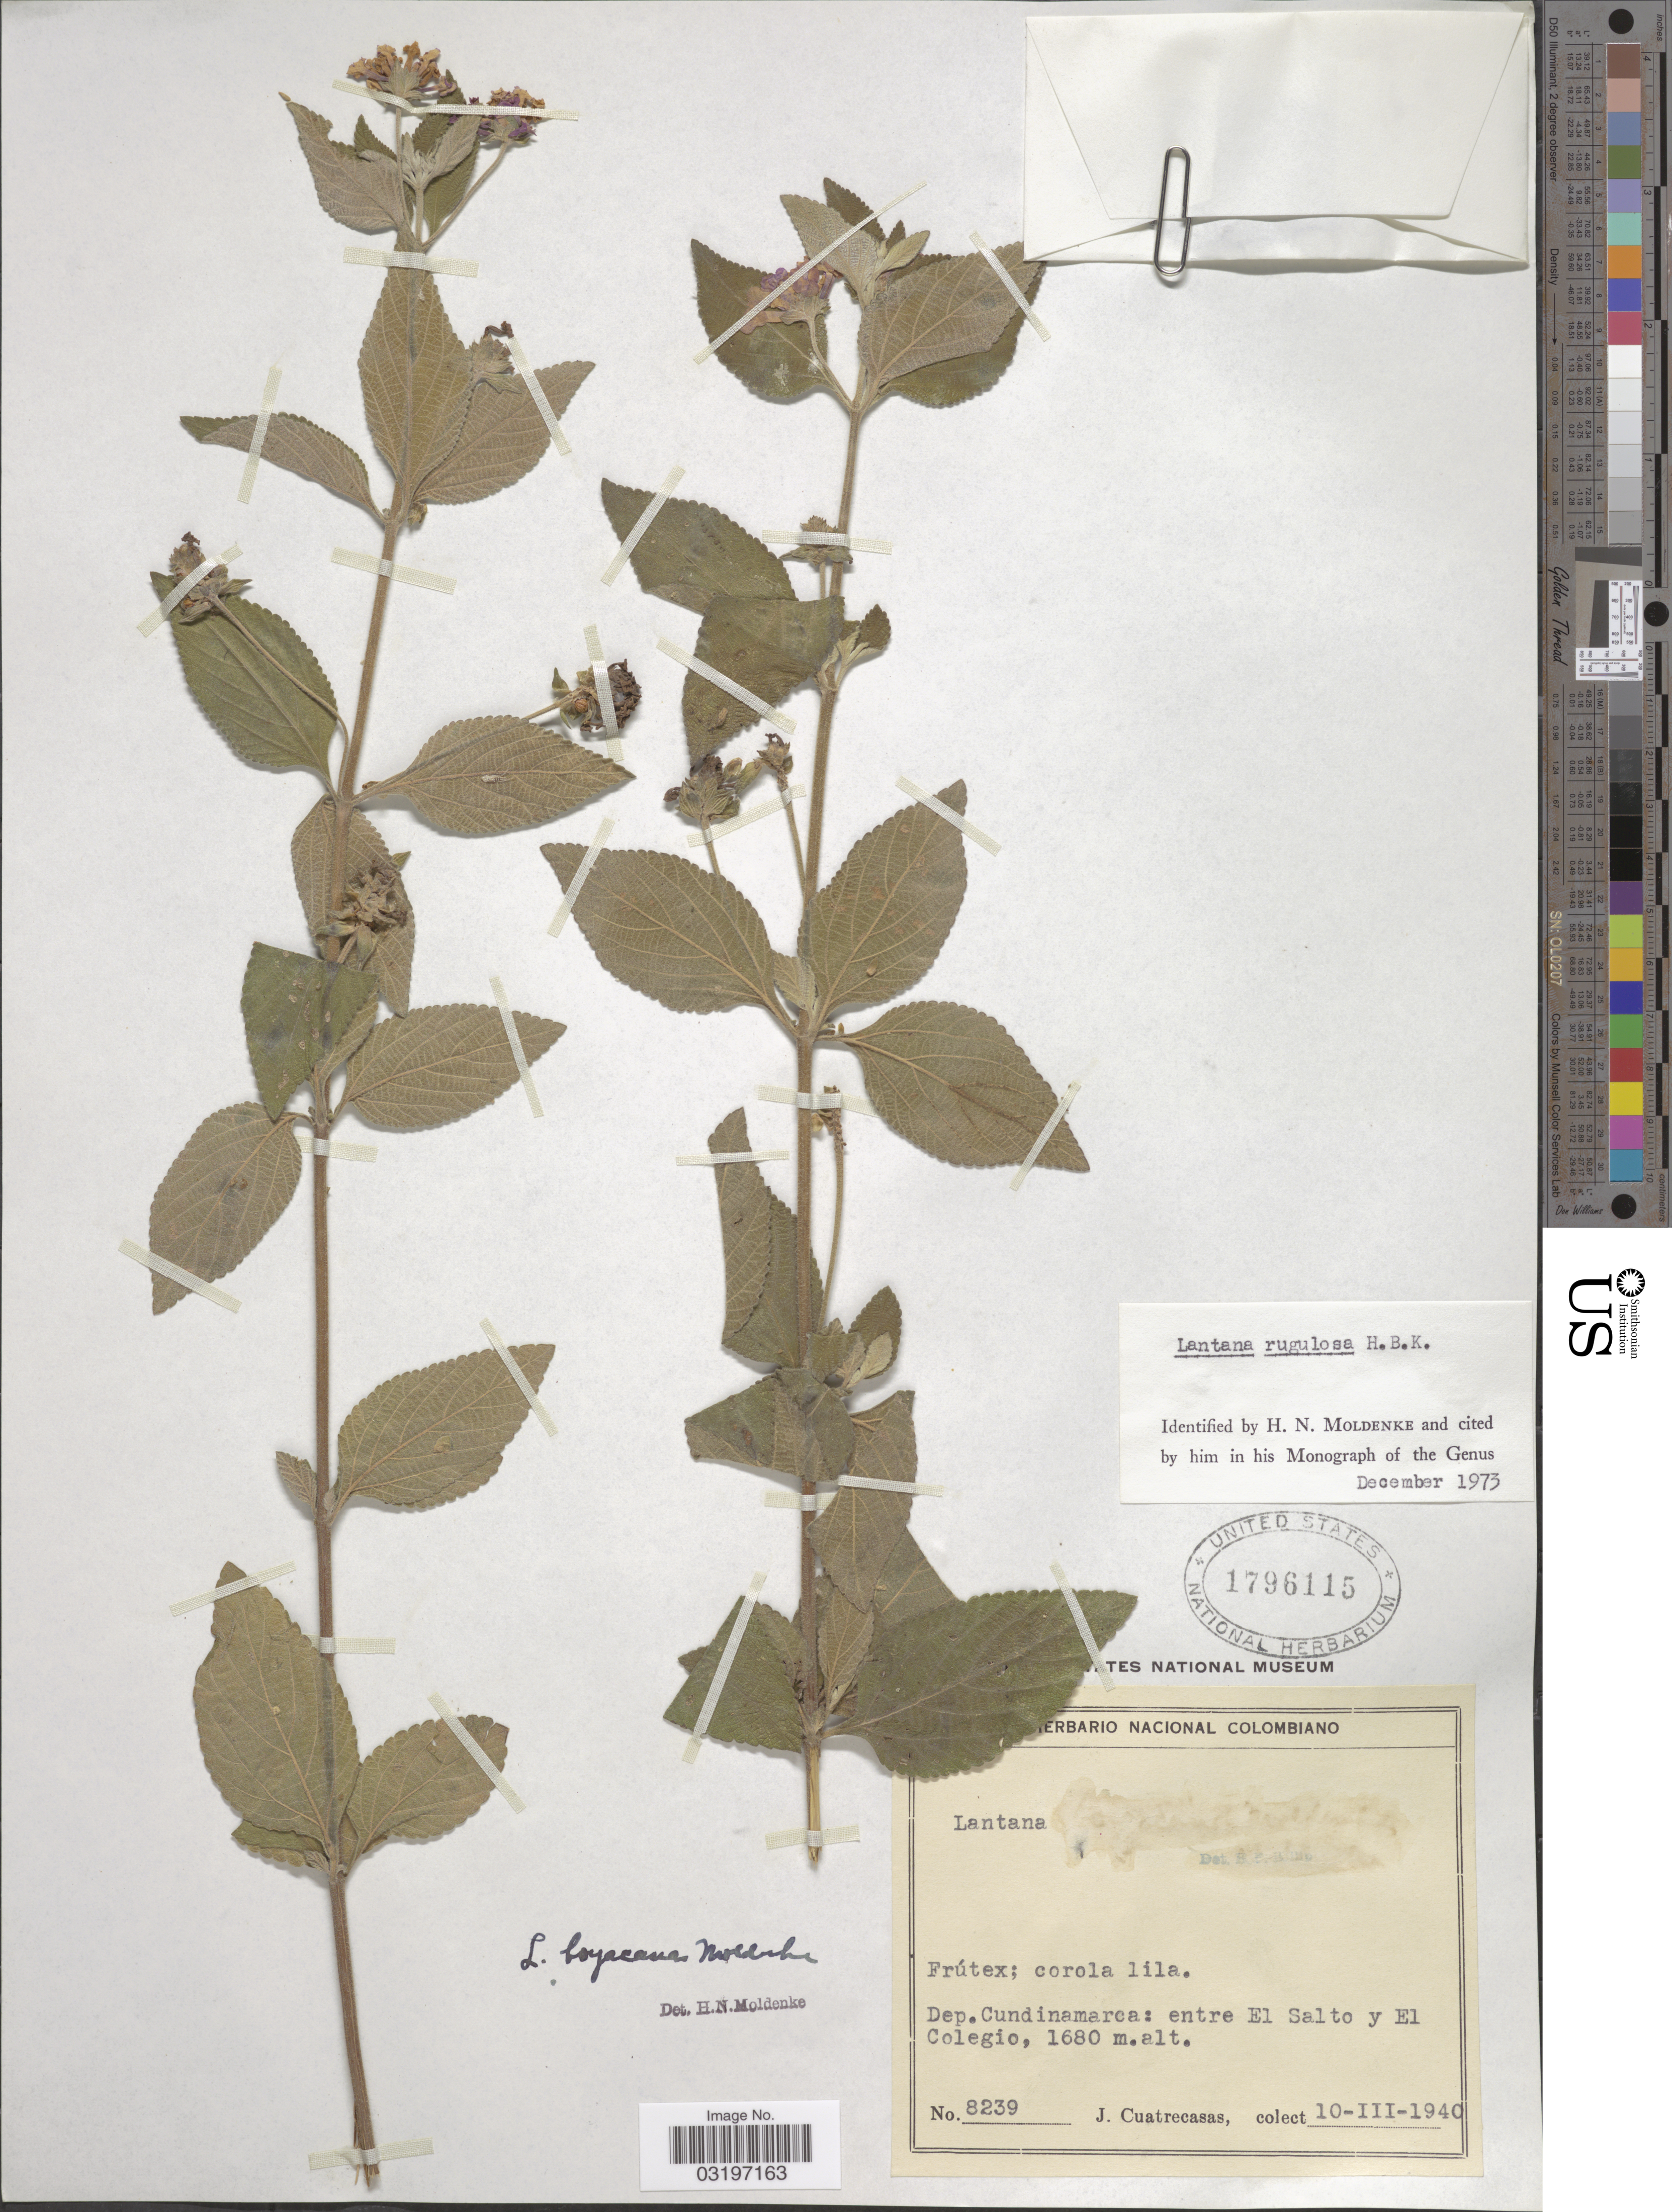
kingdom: Plantae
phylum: Tracheophyta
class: Magnoliopsida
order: Lamiales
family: Verbenaceae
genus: Lantana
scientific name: Lantana rugulosa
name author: Kunth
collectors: J. Cuatrecasas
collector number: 8239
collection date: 1940-03-10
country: Colombia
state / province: Cundinamarca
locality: Dep. Cundinamarca: entre El Salto y El Colegio.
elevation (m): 1680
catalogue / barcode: US 1796115